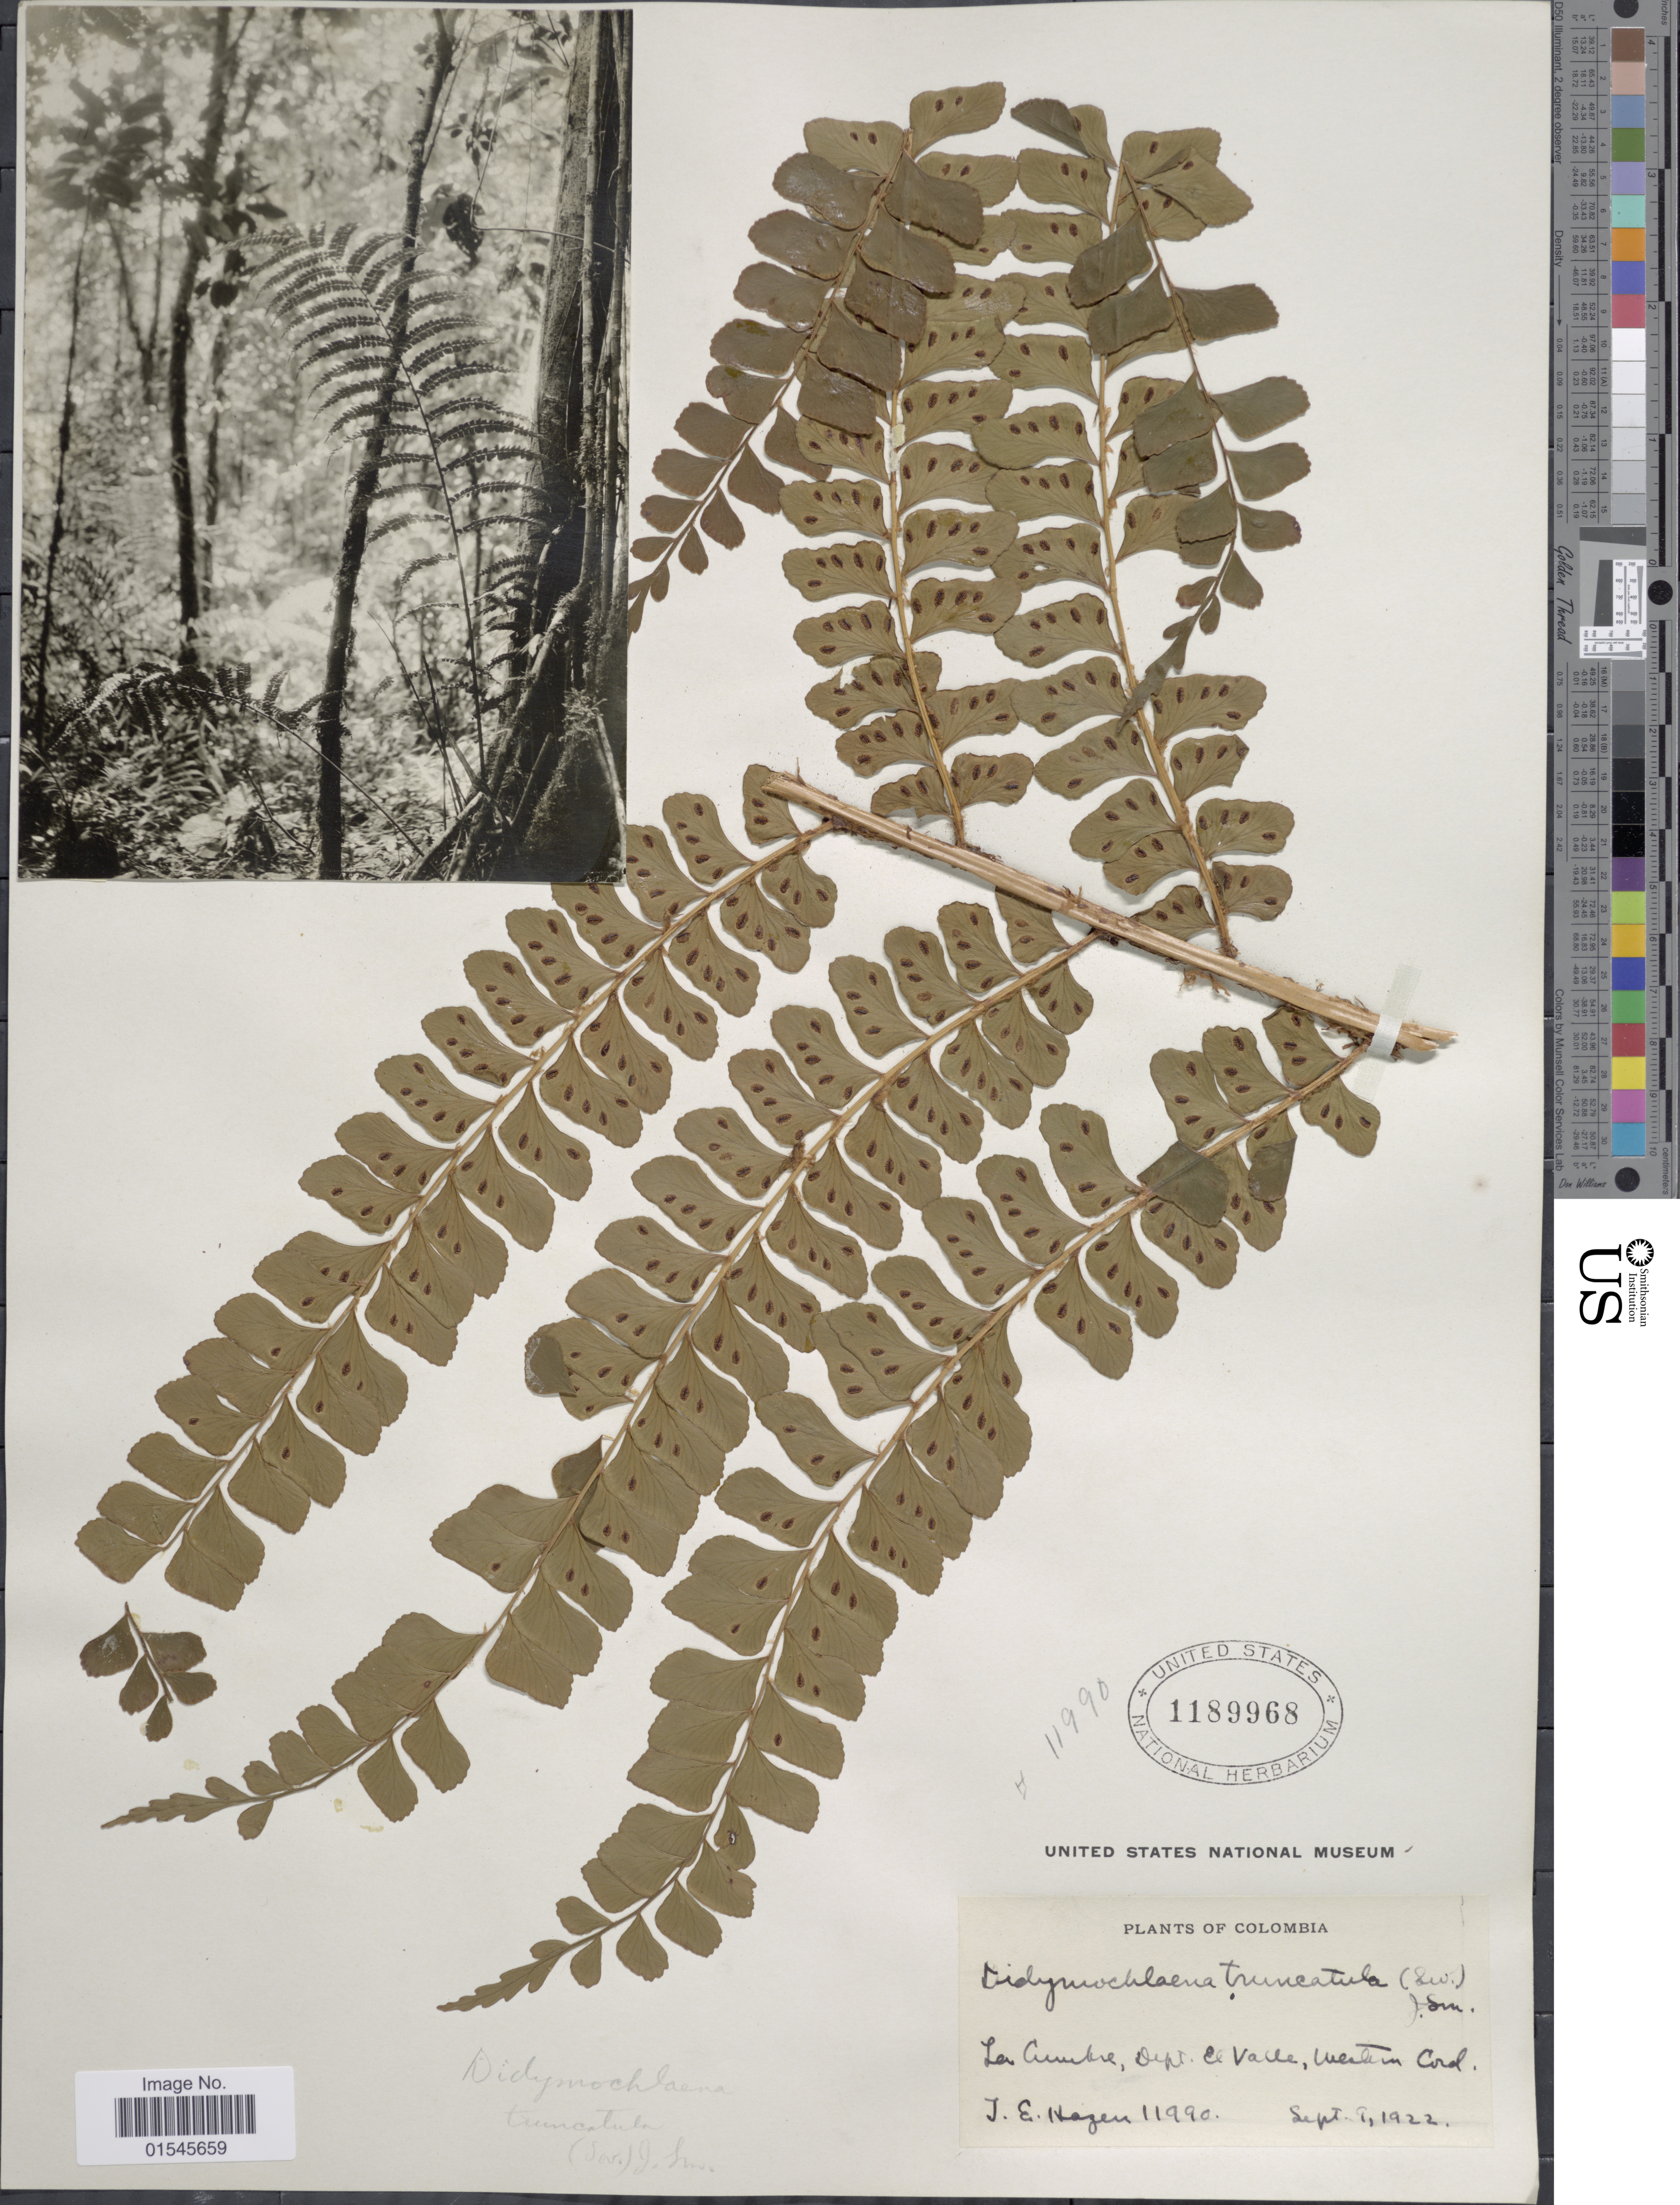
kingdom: Plantae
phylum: Tracheophyta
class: Polypodiopsida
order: Polypodiales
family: Didymochlaenaceae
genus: Didymochlaena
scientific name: Didymochlaena truncatula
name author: (Sw.) J. Sm.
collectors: T. E. Hazen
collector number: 11990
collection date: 1922-09-01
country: Colombia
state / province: Valle del Cauca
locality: La Cumbre, Dept. El Valle, western Cord.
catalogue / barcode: US 1189968